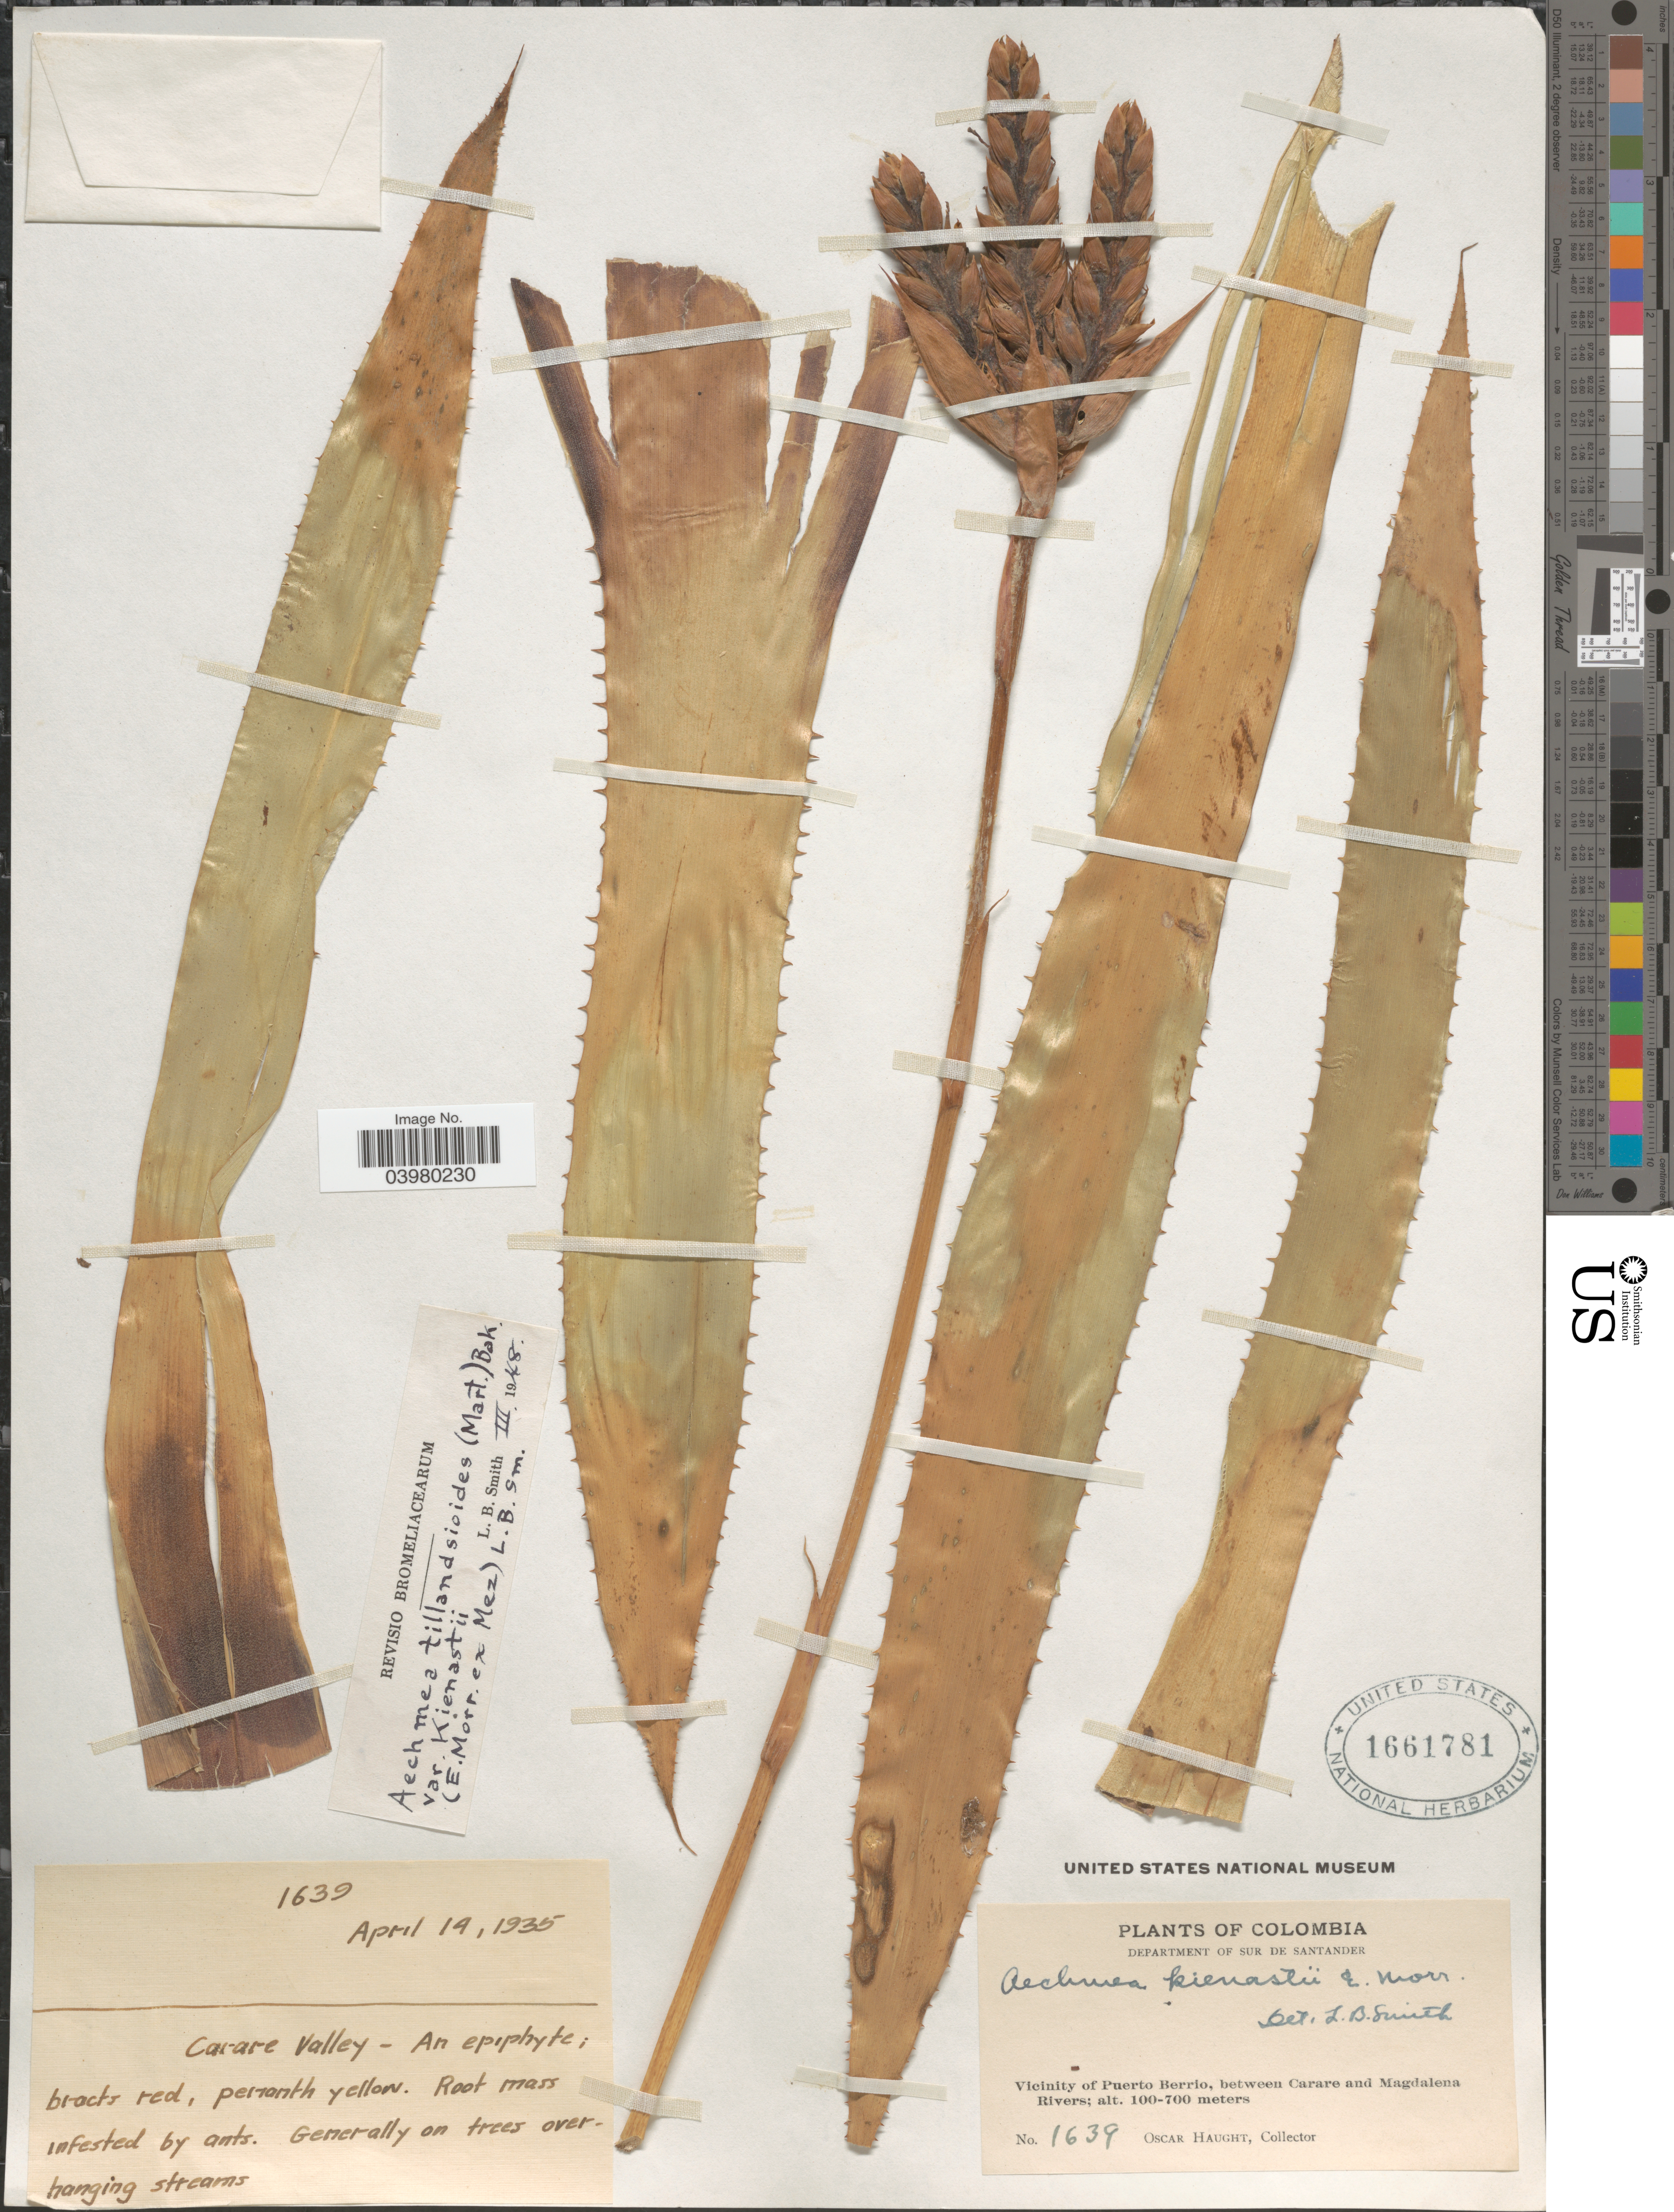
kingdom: Plantae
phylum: Tracheophyta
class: Liliopsida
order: Poales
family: Bromeliaceae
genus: Aechmea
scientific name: Aechmea tillandsioides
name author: (Mart. ex Schult. & Schult. f.) Baker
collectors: O. L. Haught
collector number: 1639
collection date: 1935-04-14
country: Colombia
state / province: Santander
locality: Department of Sur de Santander. Vicinity of Puerto Berrio, between Carare and Magdalena Rivers. Carare Valley.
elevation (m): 100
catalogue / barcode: US 1661781